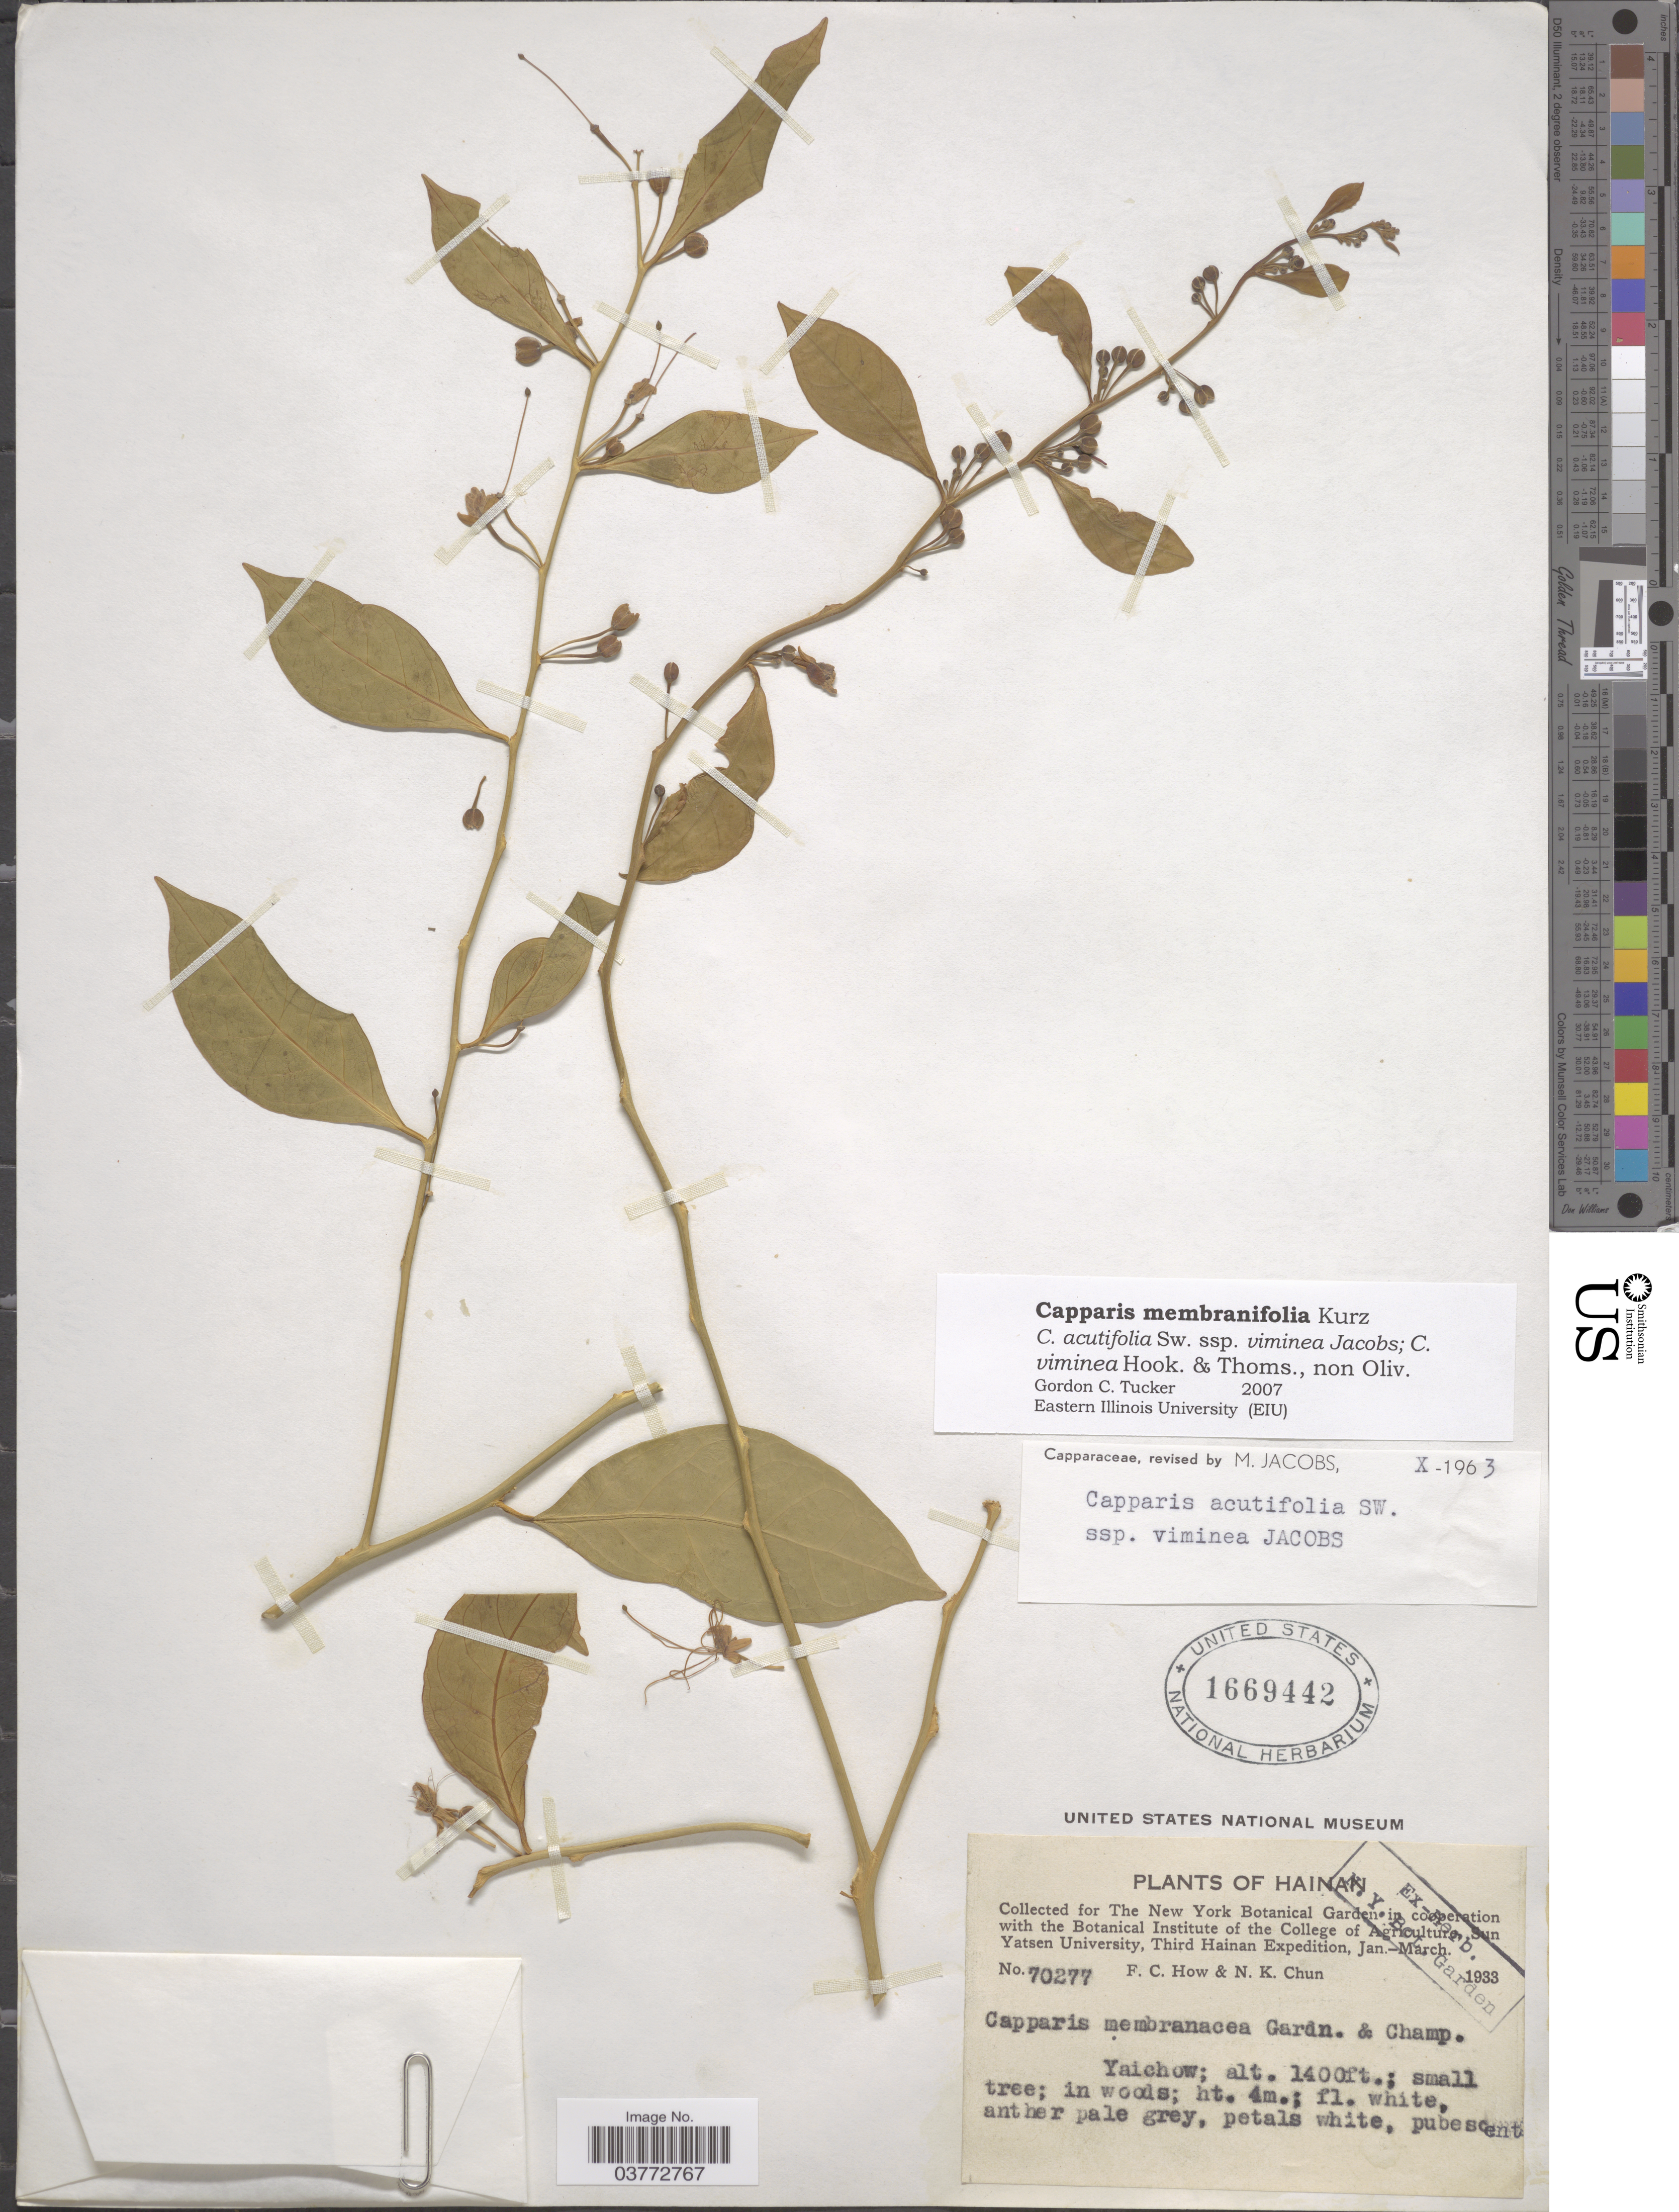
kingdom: Plantae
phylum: Tracheophyta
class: Magnoliopsida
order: Brassicales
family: Capparaceae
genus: Capparis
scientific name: Capparis membranifolia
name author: Kurz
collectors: F. C. How & N. K. Chun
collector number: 70277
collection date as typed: Transcribed d/m/y: /1/933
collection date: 1933-03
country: China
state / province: Hainan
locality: Yaichow.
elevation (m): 427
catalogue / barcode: US 1669442